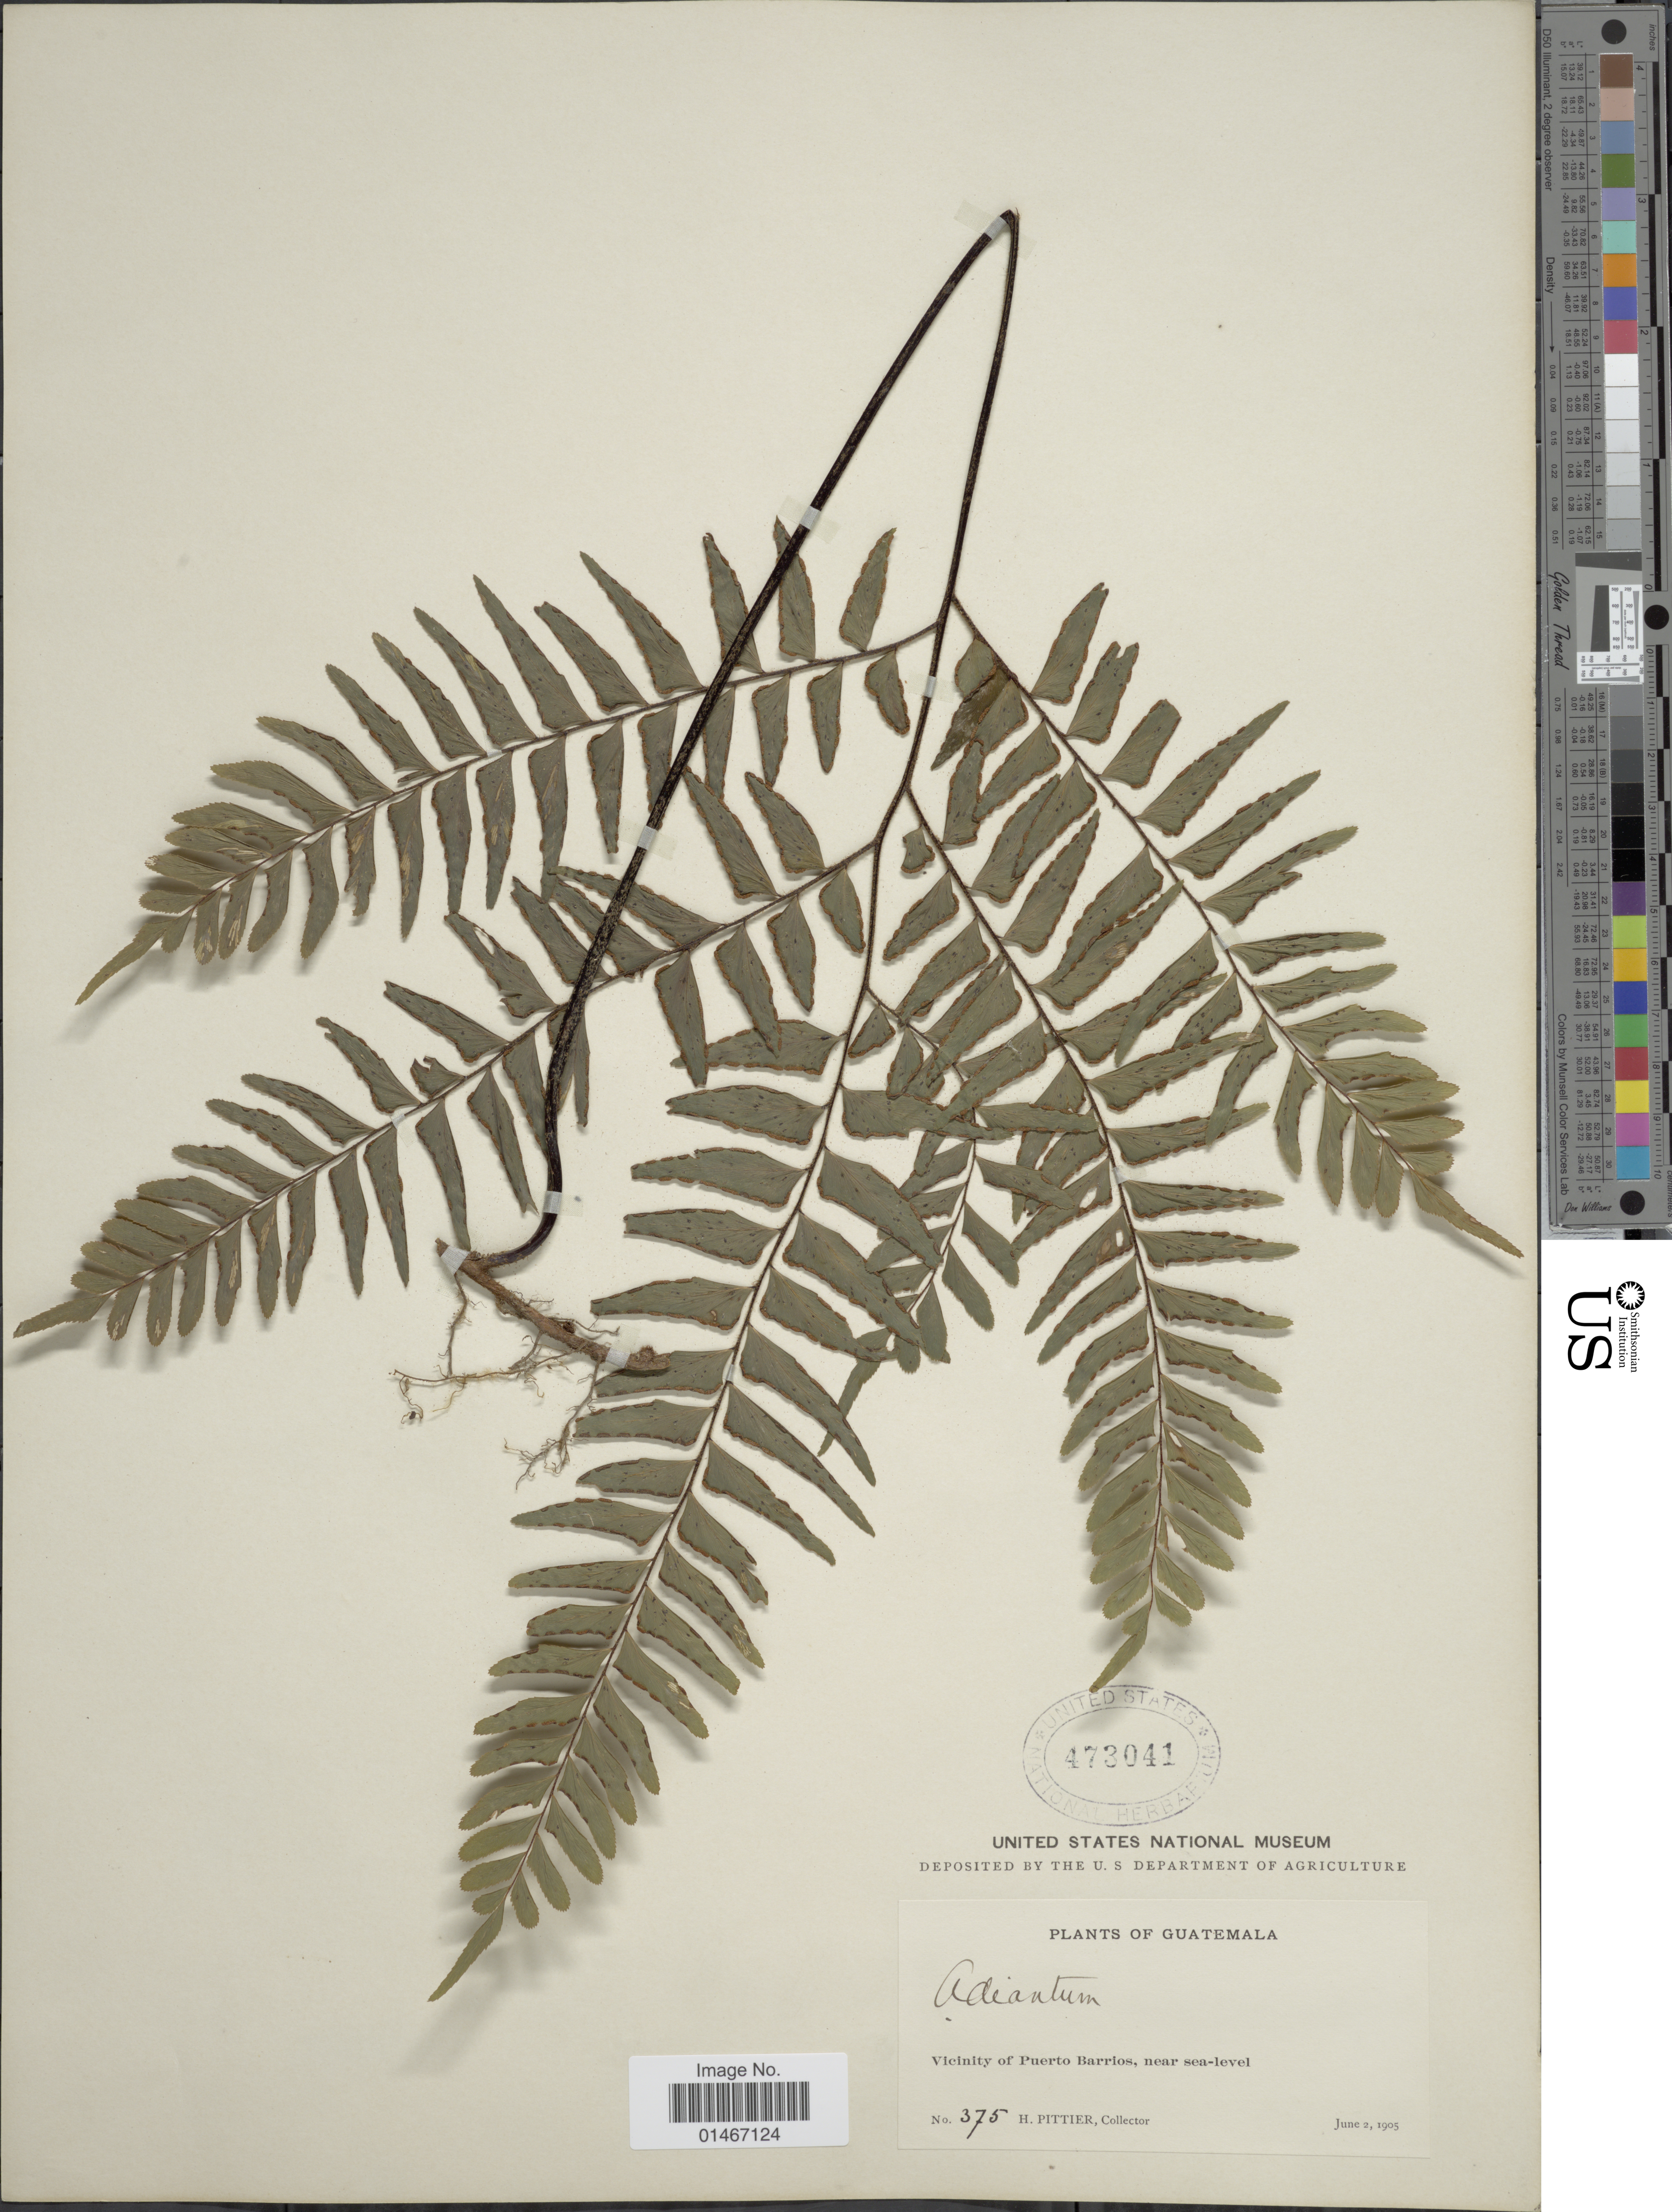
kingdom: Plantae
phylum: Tracheophyta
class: Polypodiopsida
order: Polypodiales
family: Pteridaceae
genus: Adiantum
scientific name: Adiantum latifolium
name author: Lam.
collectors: H. F. Pittier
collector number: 375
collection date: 1905-06-02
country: Guatemala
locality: Vicinity of Puerto Barrios.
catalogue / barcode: US 473041